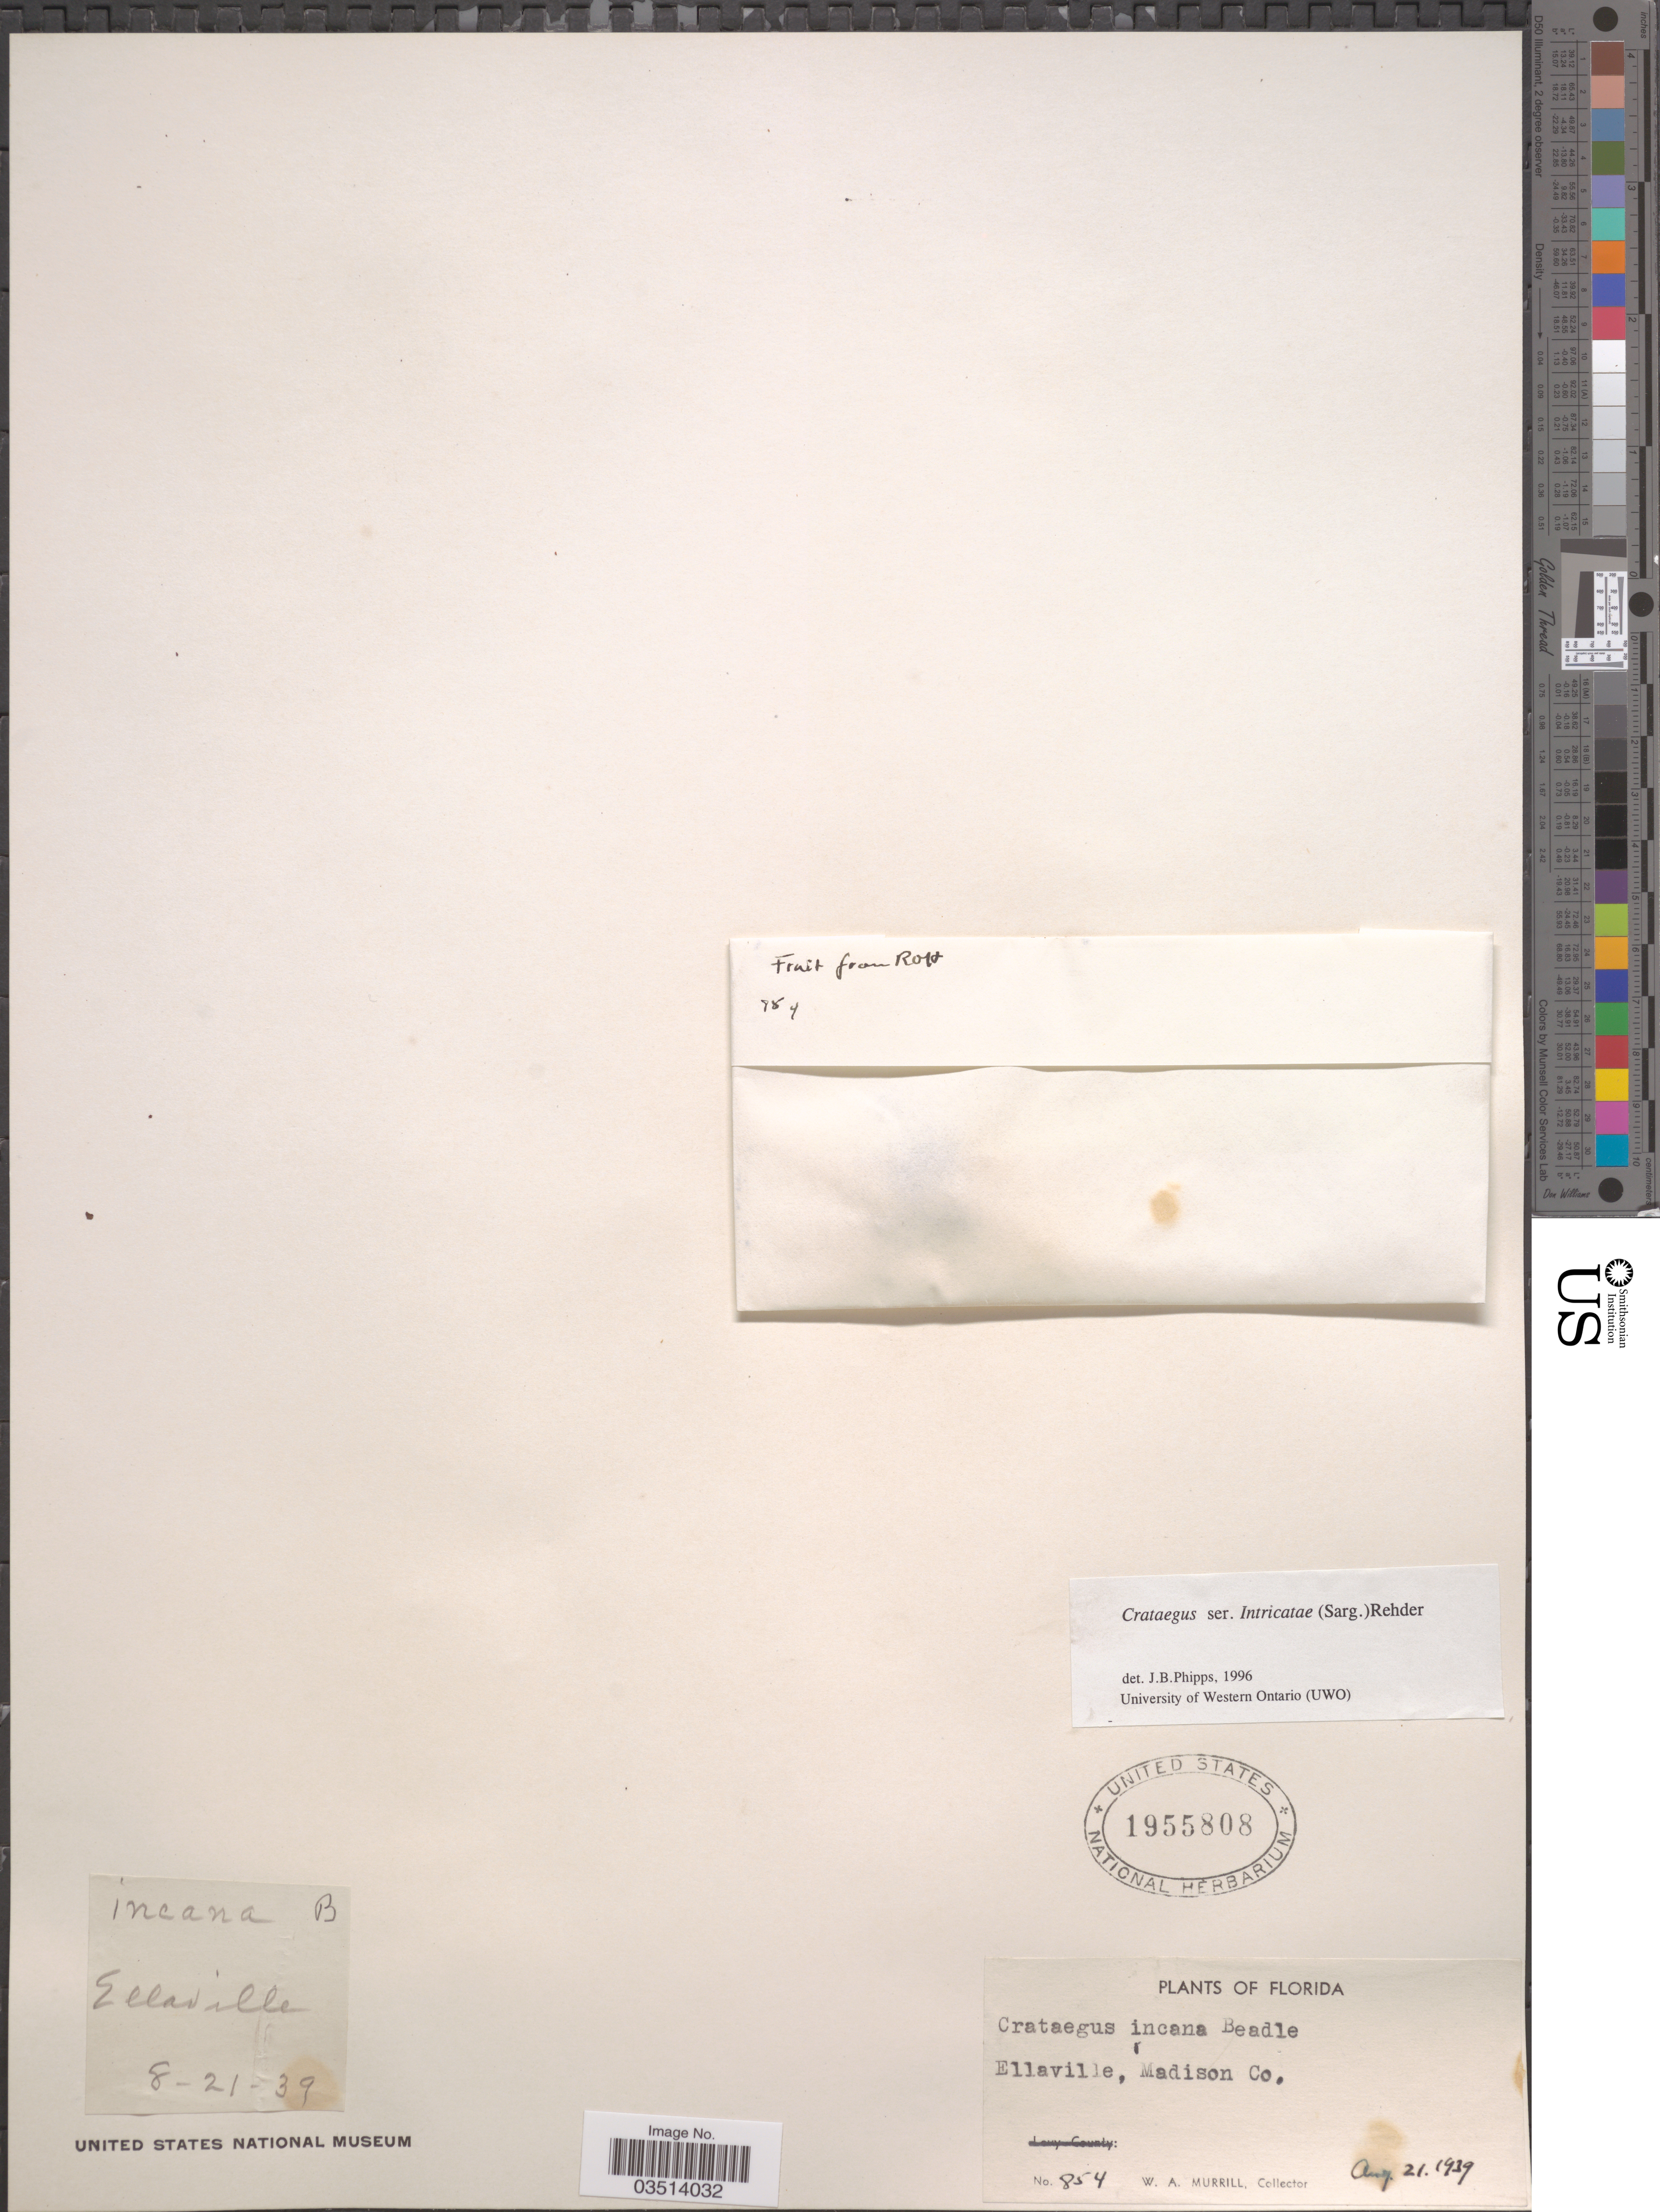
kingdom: Plantae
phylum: Tracheophyta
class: Magnoliopsida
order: Rosales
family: Rosaceae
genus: Crataegus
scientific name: Crataegus crocea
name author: Beadle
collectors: W. A. Murrill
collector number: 854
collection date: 1939-08-21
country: United States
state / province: Florida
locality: Ellaville, Madison Co.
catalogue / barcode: US 1955808